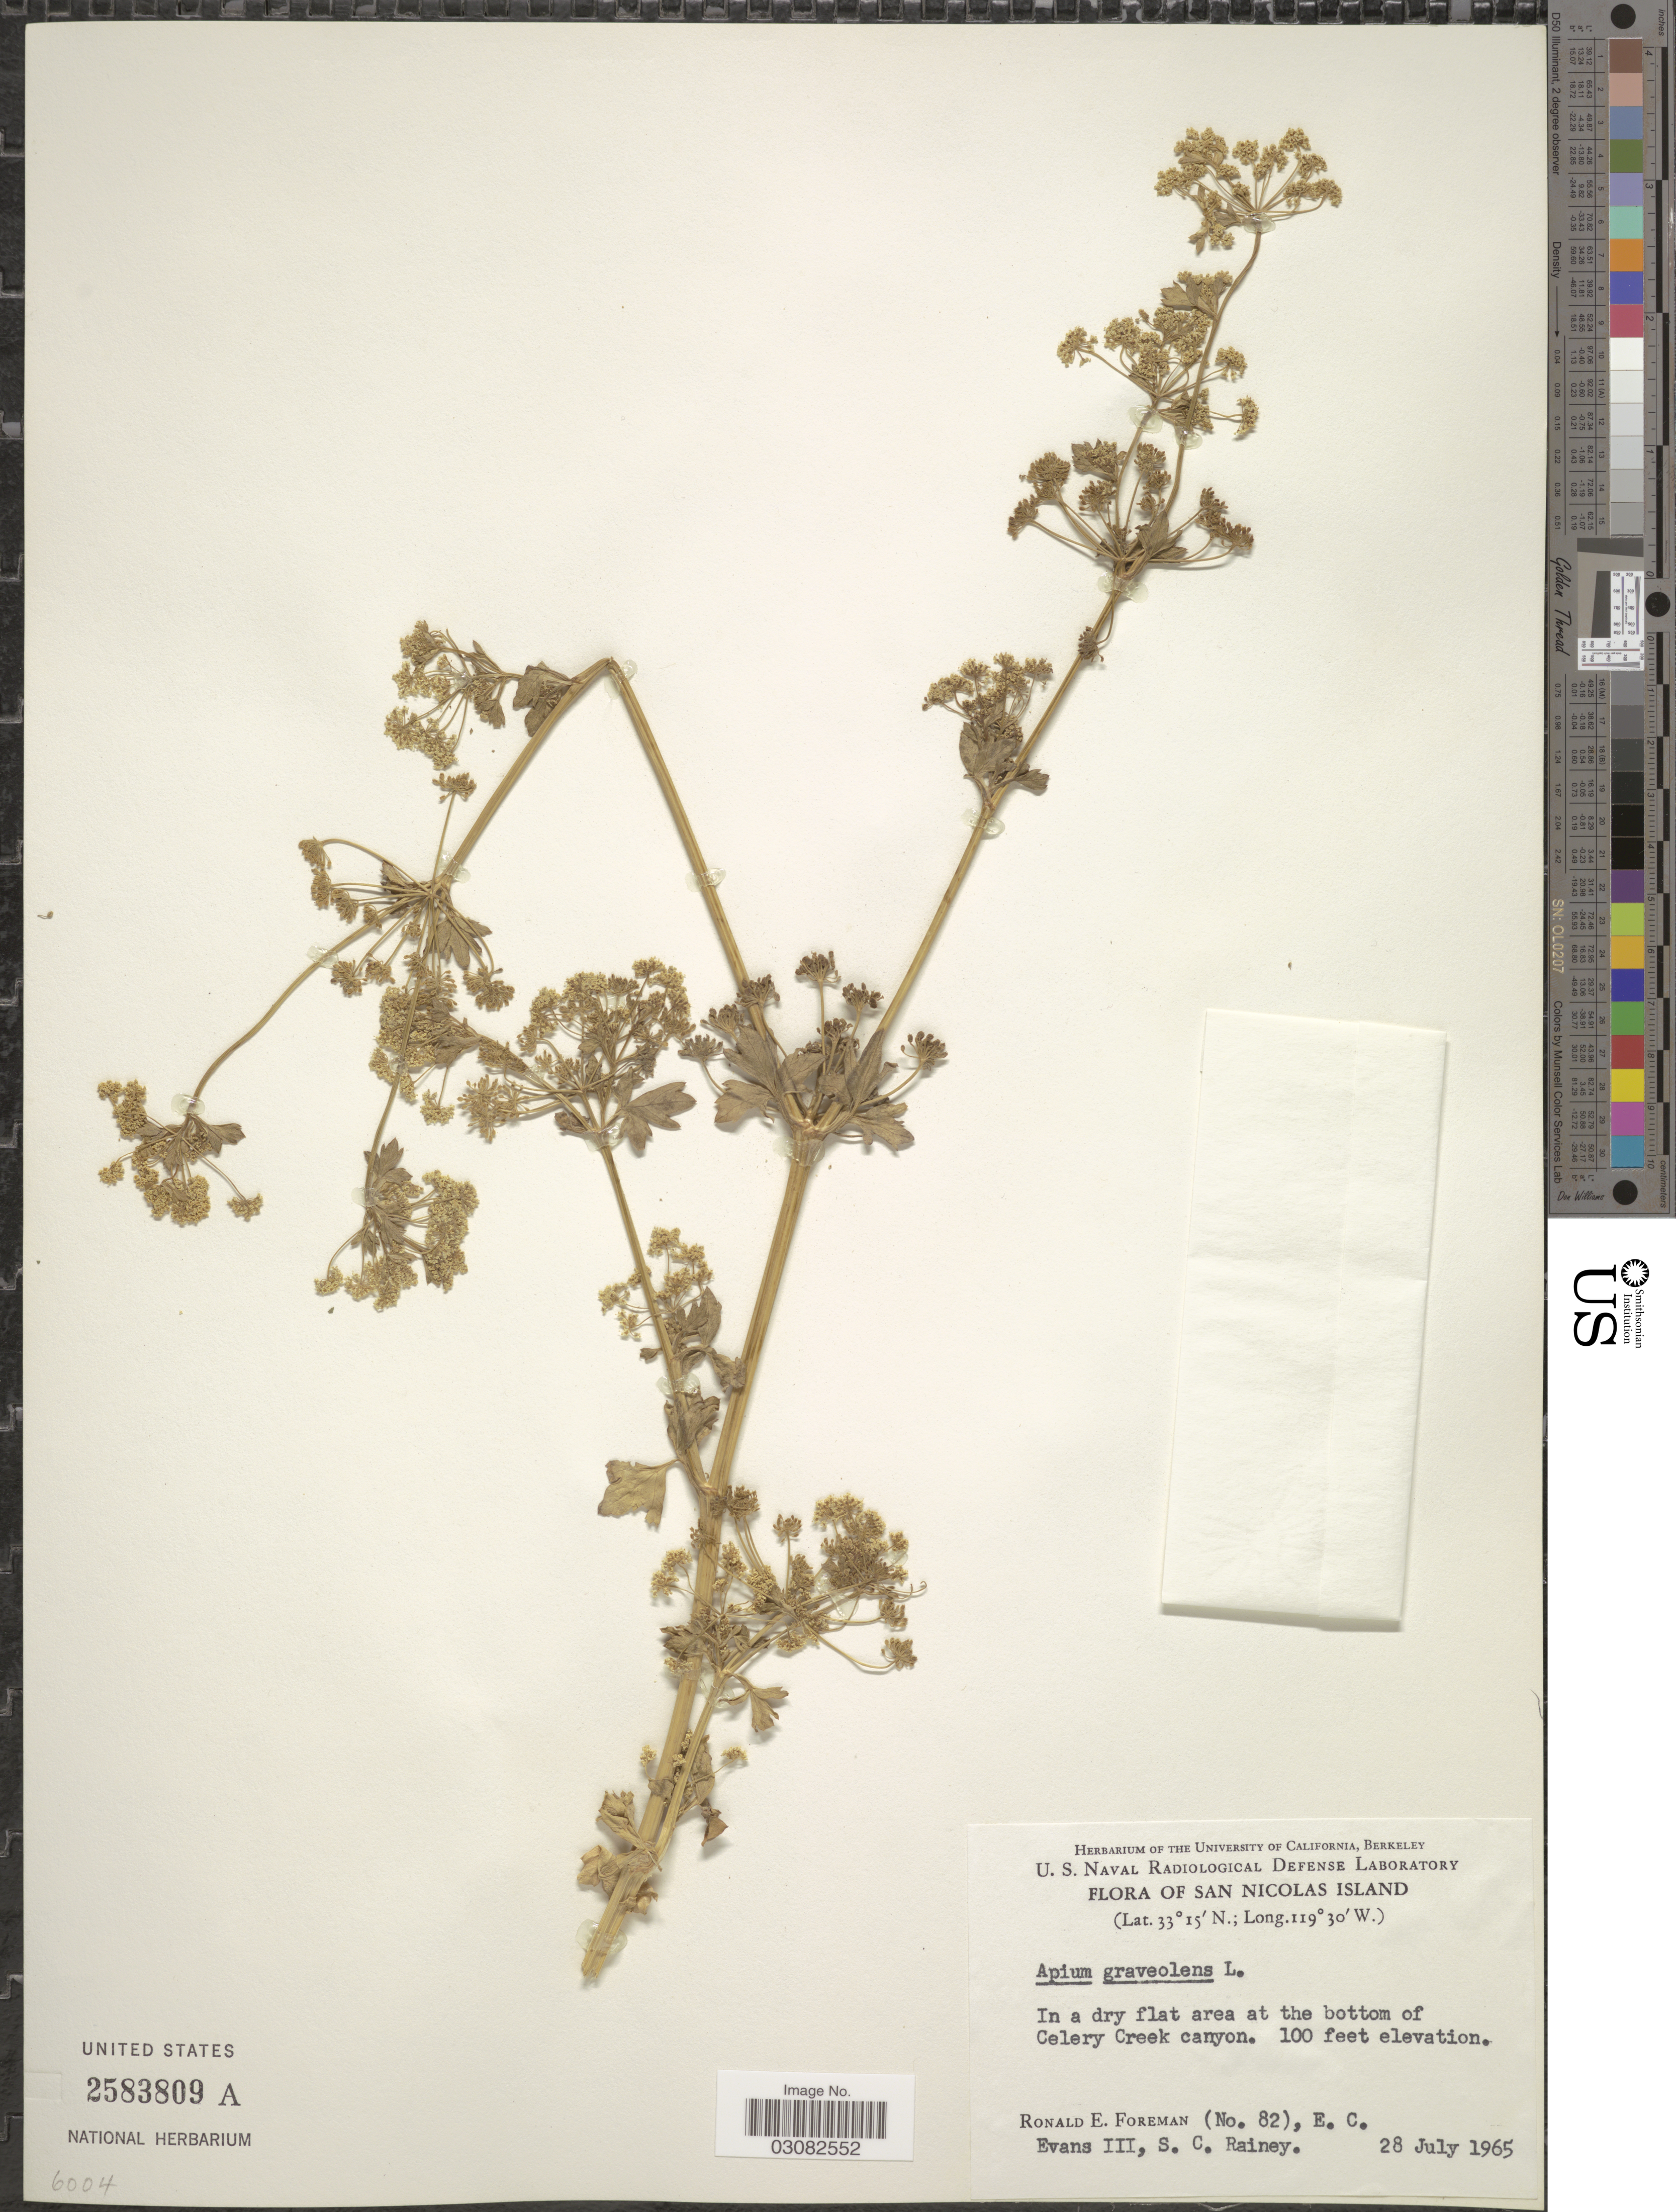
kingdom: Plantae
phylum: Tracheophyta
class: Magnoliopsida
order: Apiales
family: Apiaceae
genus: Apium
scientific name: Apium graveolens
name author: L.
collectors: R. Foreman, E. C. Evans & S. C. Rainey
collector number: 82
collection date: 1965-07-28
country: United States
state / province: California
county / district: Ventura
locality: San Nicolas Island. At the bottom of Celery Creek canyon.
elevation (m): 30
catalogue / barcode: US 2583809A